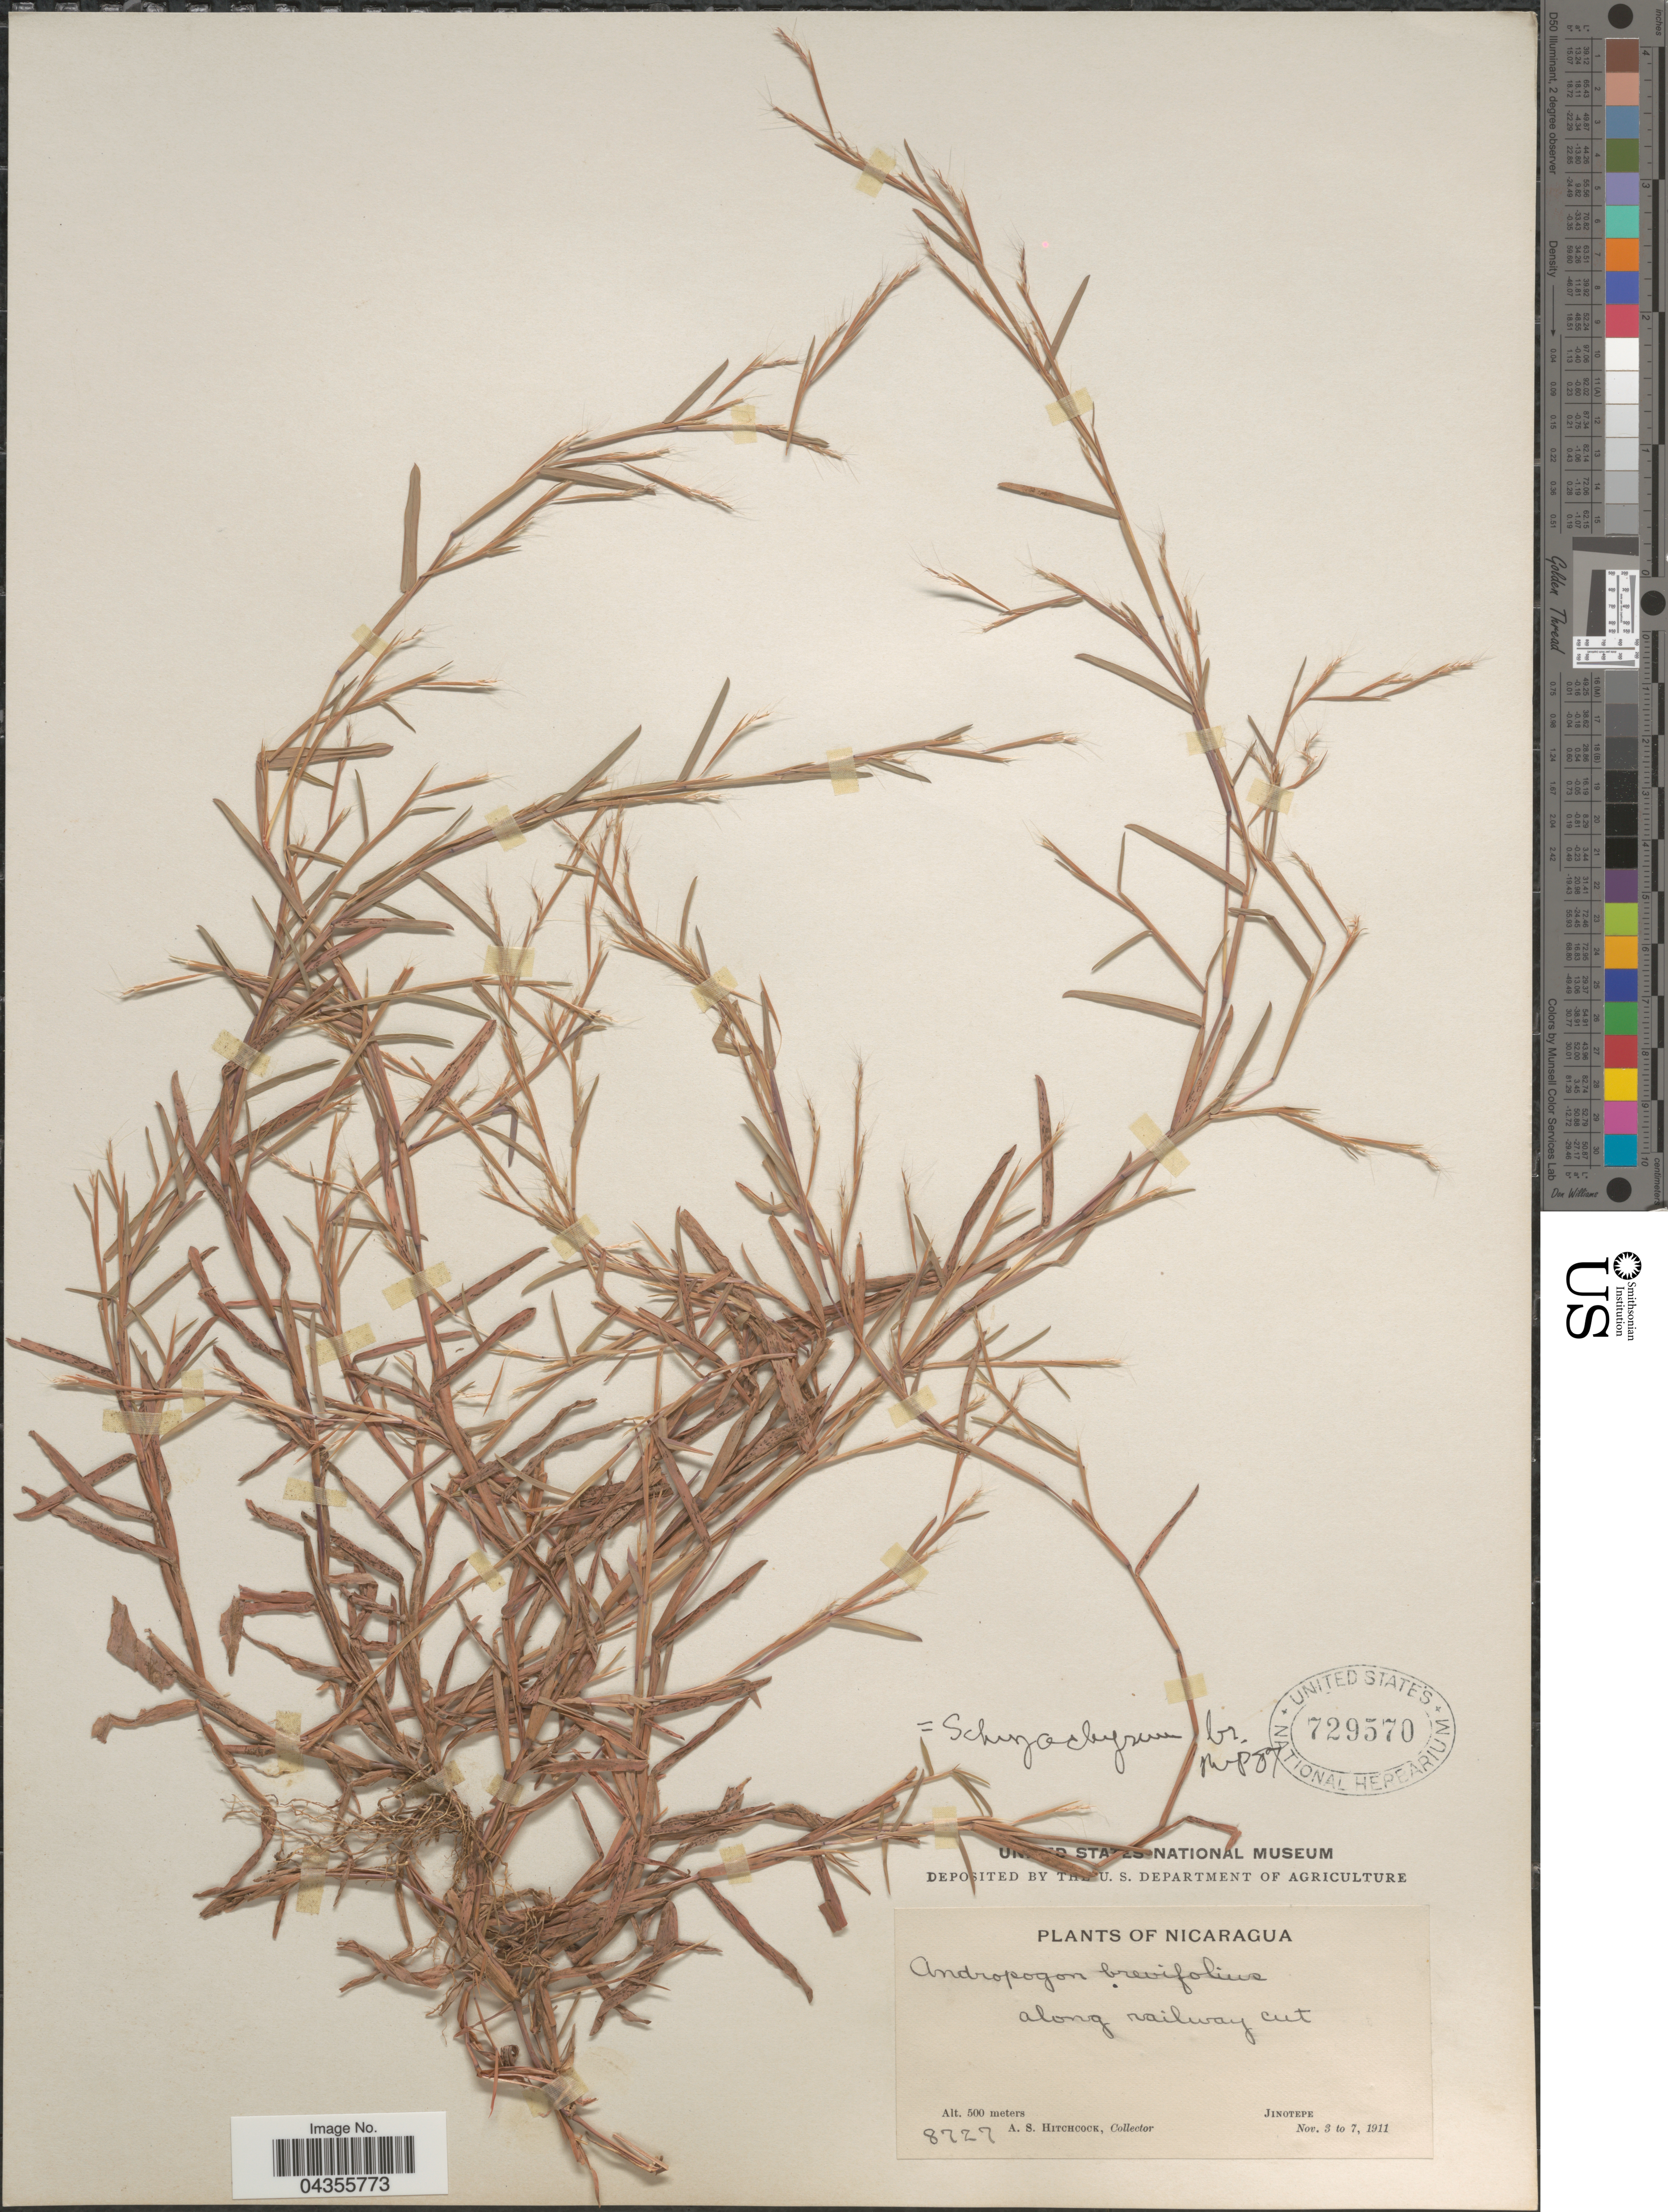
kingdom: Plantae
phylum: Tracheophyta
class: Liliopsida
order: Poales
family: Poaceae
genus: Schizachyrium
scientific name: Schizachyrium brevifolium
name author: (Sw.) Nees ex Büse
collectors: A. S. Hitchcock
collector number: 8727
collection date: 1911-11-03/1911-11-07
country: Nicaragua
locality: Along railway cut Jinotepe.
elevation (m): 500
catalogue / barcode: US 729570